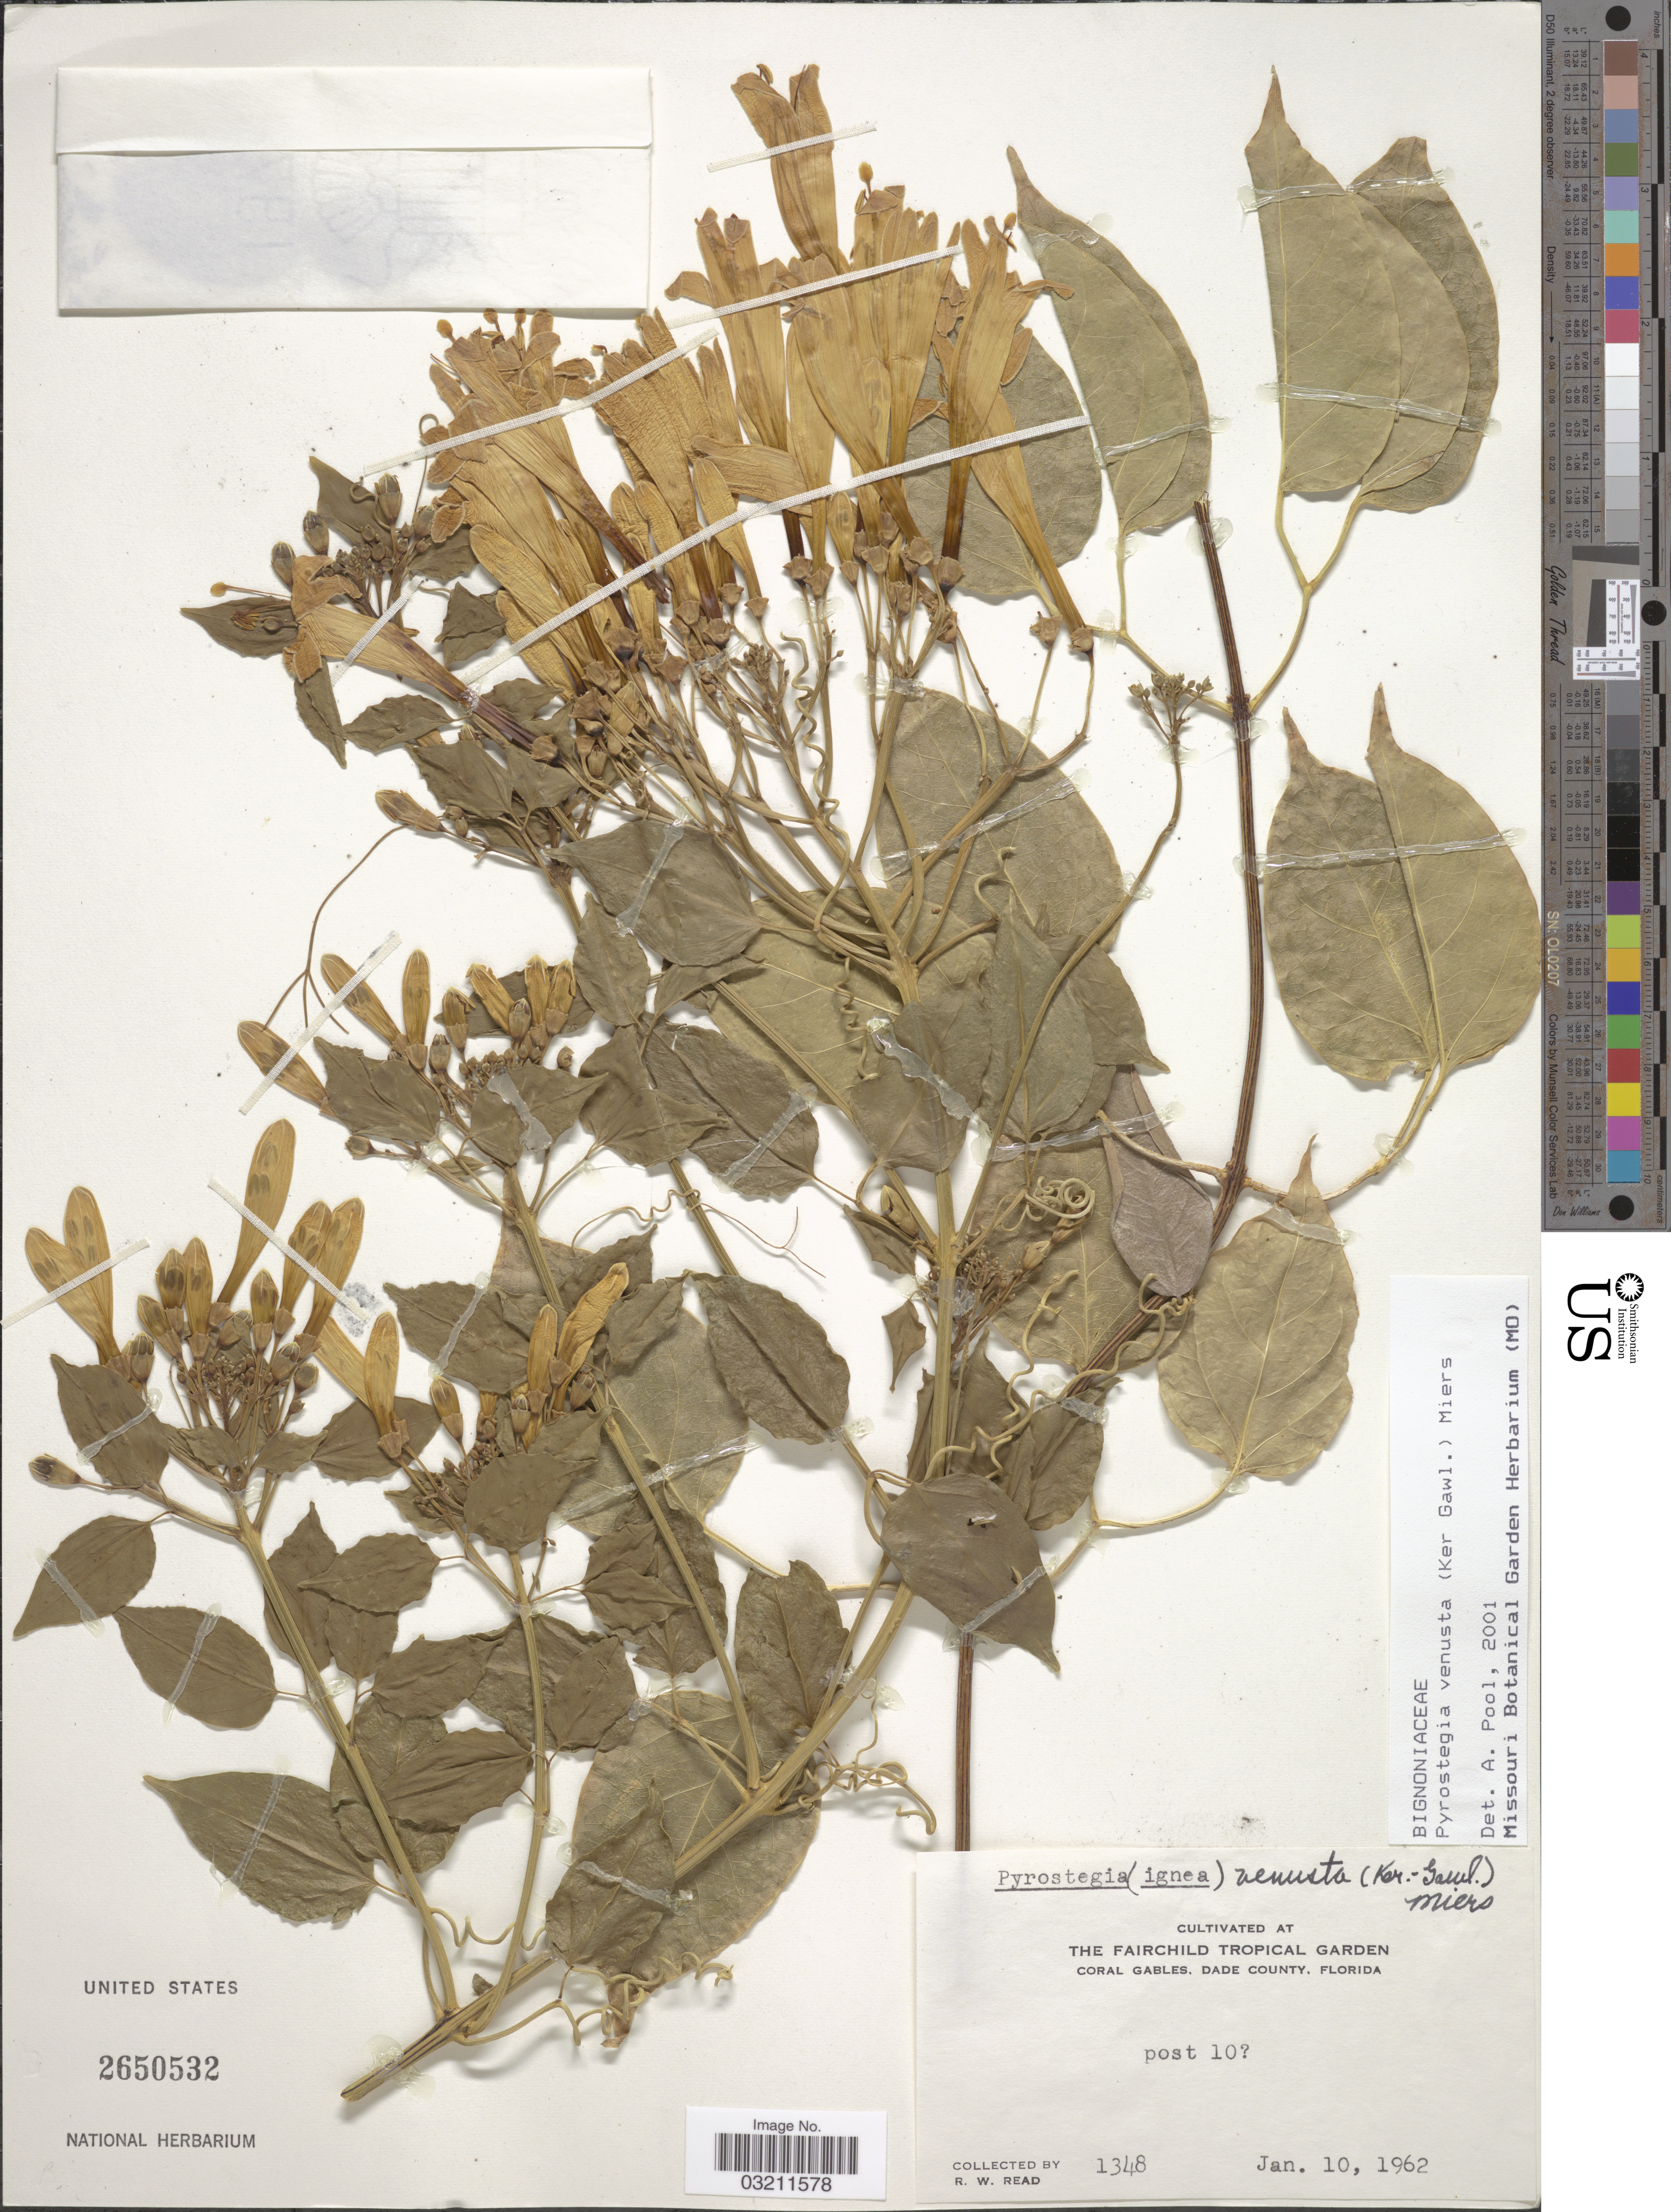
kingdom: Plantae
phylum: Tracheophyta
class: Magnoliopsida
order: Lamiales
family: Bignoniaceae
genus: Pyrostegia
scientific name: Pyrostegia venusta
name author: (Ker Gawl.) Miers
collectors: R. W. Read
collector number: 1348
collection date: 1962-01-10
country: United States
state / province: Florida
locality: The Fairchild Tropical Garden. Coral Gables, Dade County. Post 10 [unsure placement]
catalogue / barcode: US 2650532